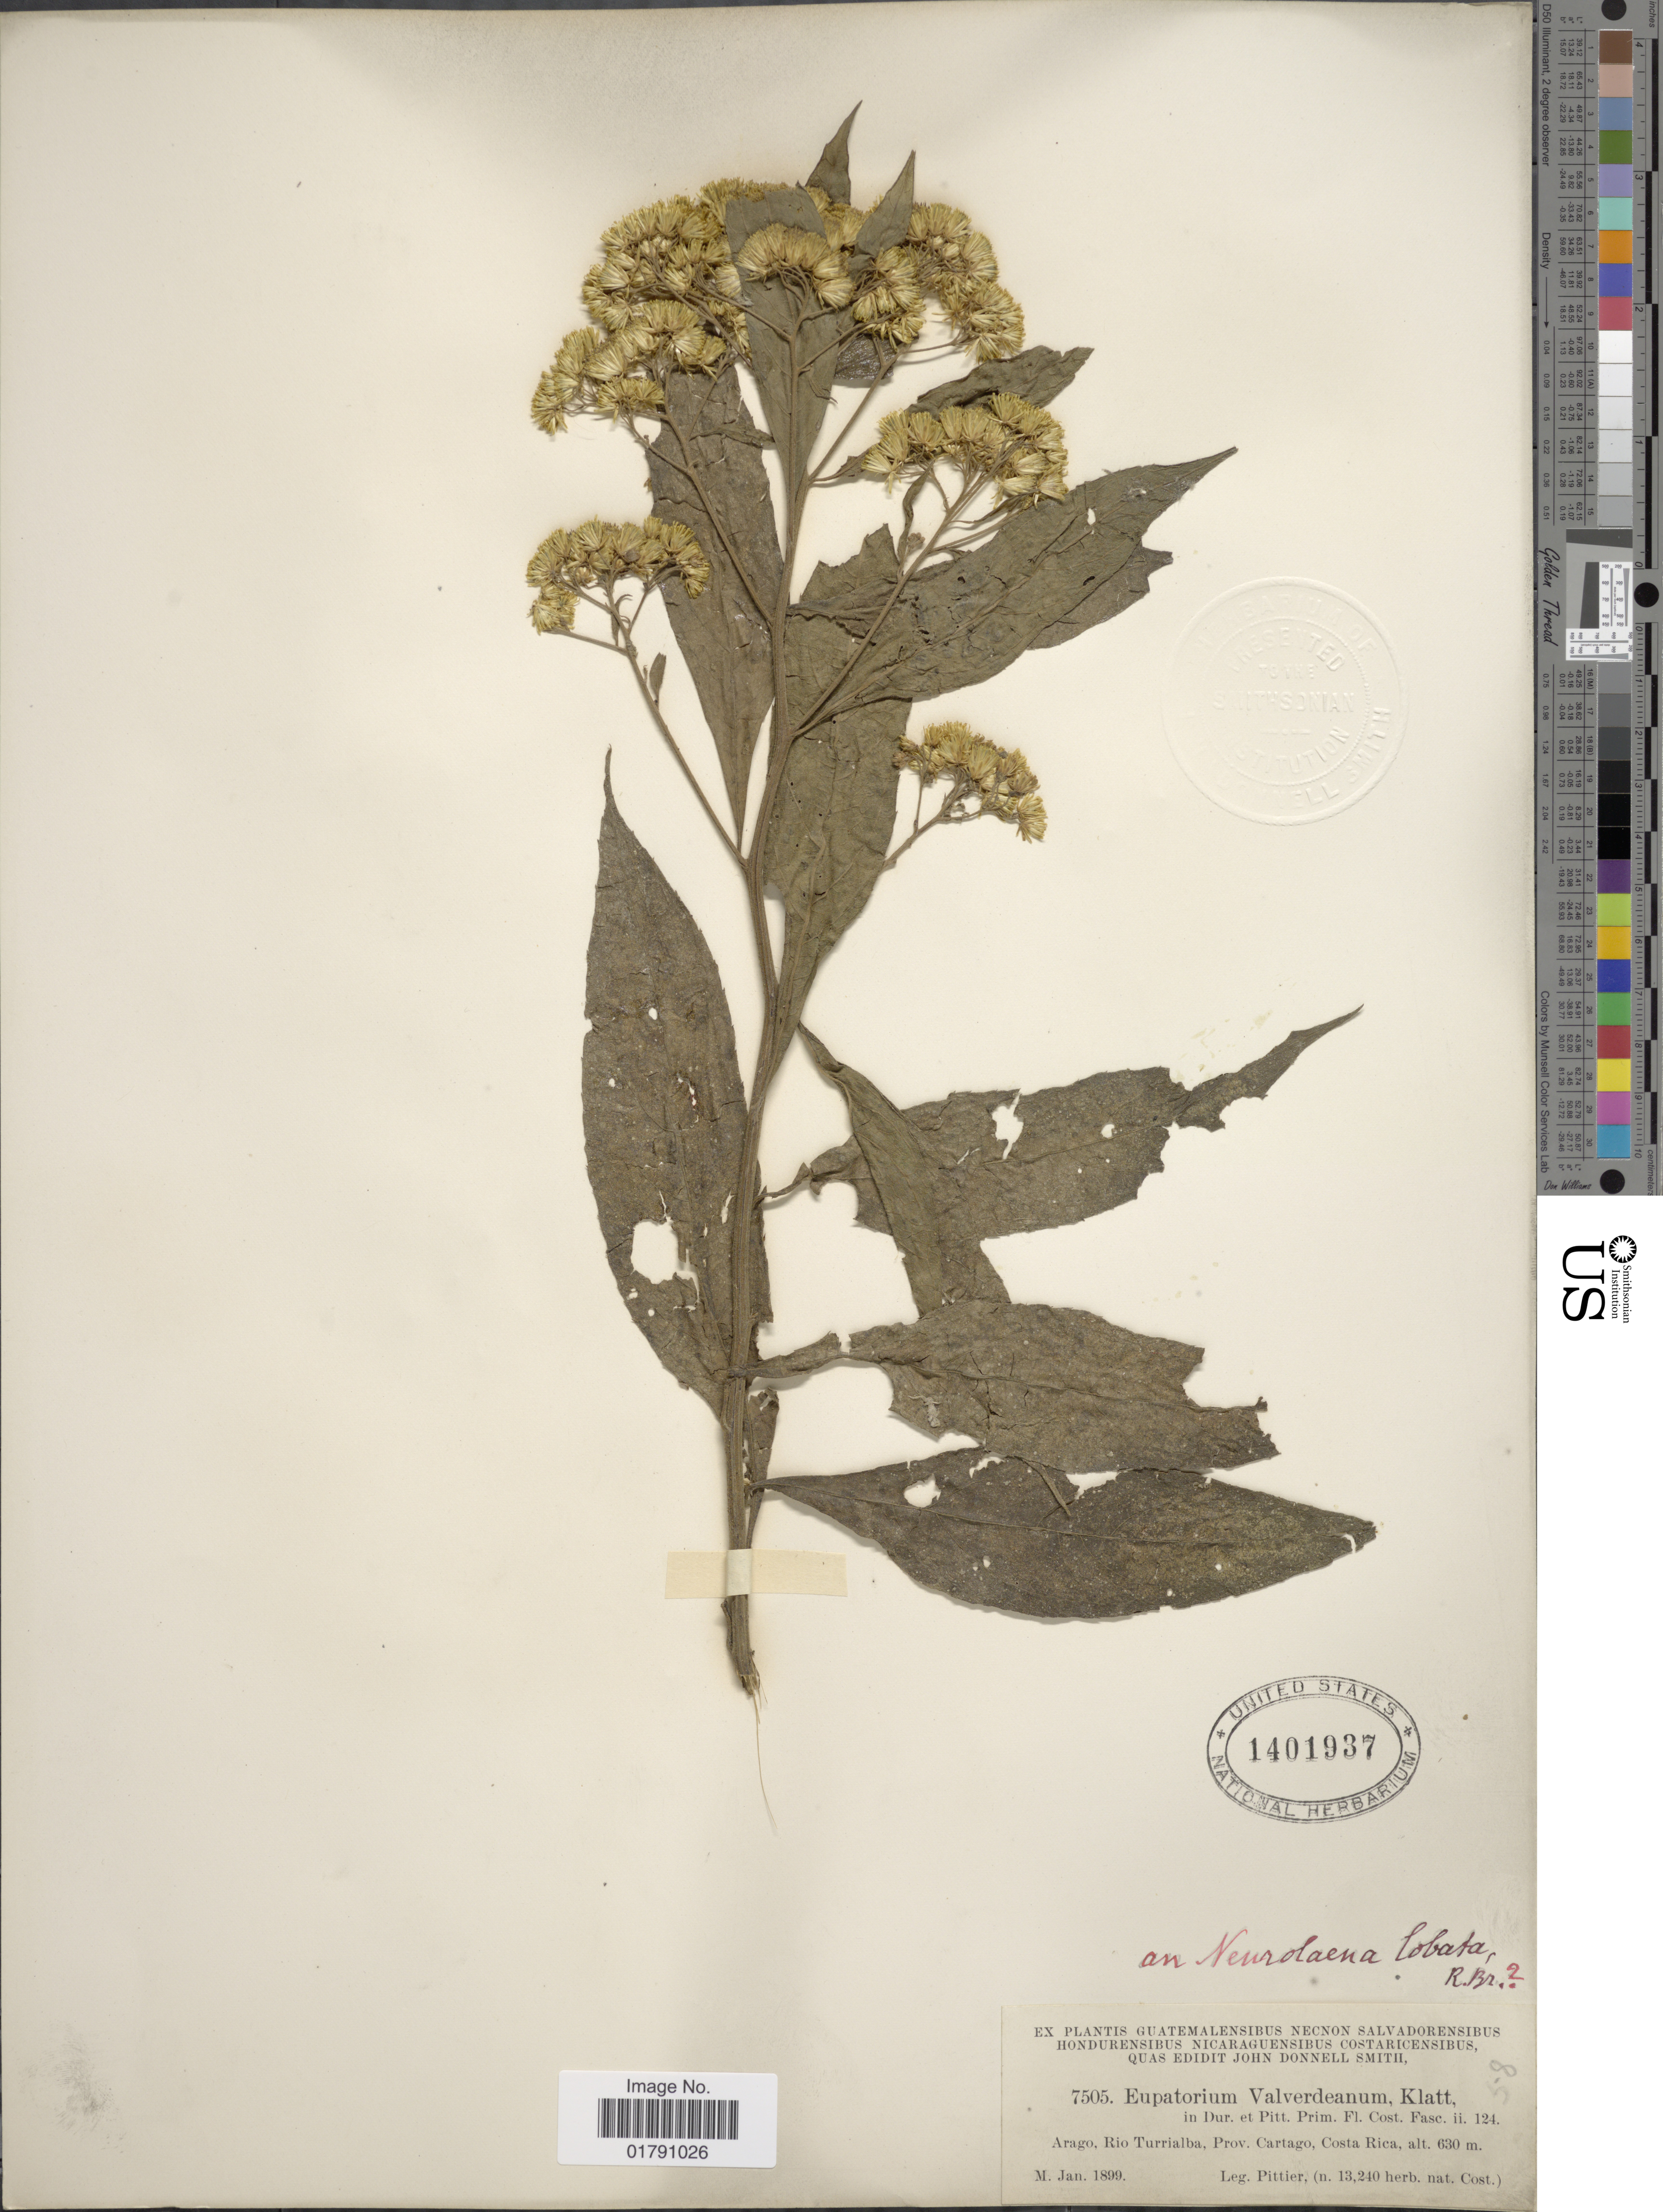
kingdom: Plantae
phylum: Tracheophyta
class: Magnoliopsida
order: Asterales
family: Asteraceae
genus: Neurolaena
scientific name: Neurolaena lobata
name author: (L.) R. Br. ex Cass.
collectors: Pittier, --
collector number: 13240/7505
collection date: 1899-01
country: Costa Rica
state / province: Cartago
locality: Arago, Rio Turrialba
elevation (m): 630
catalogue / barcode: US 1401937